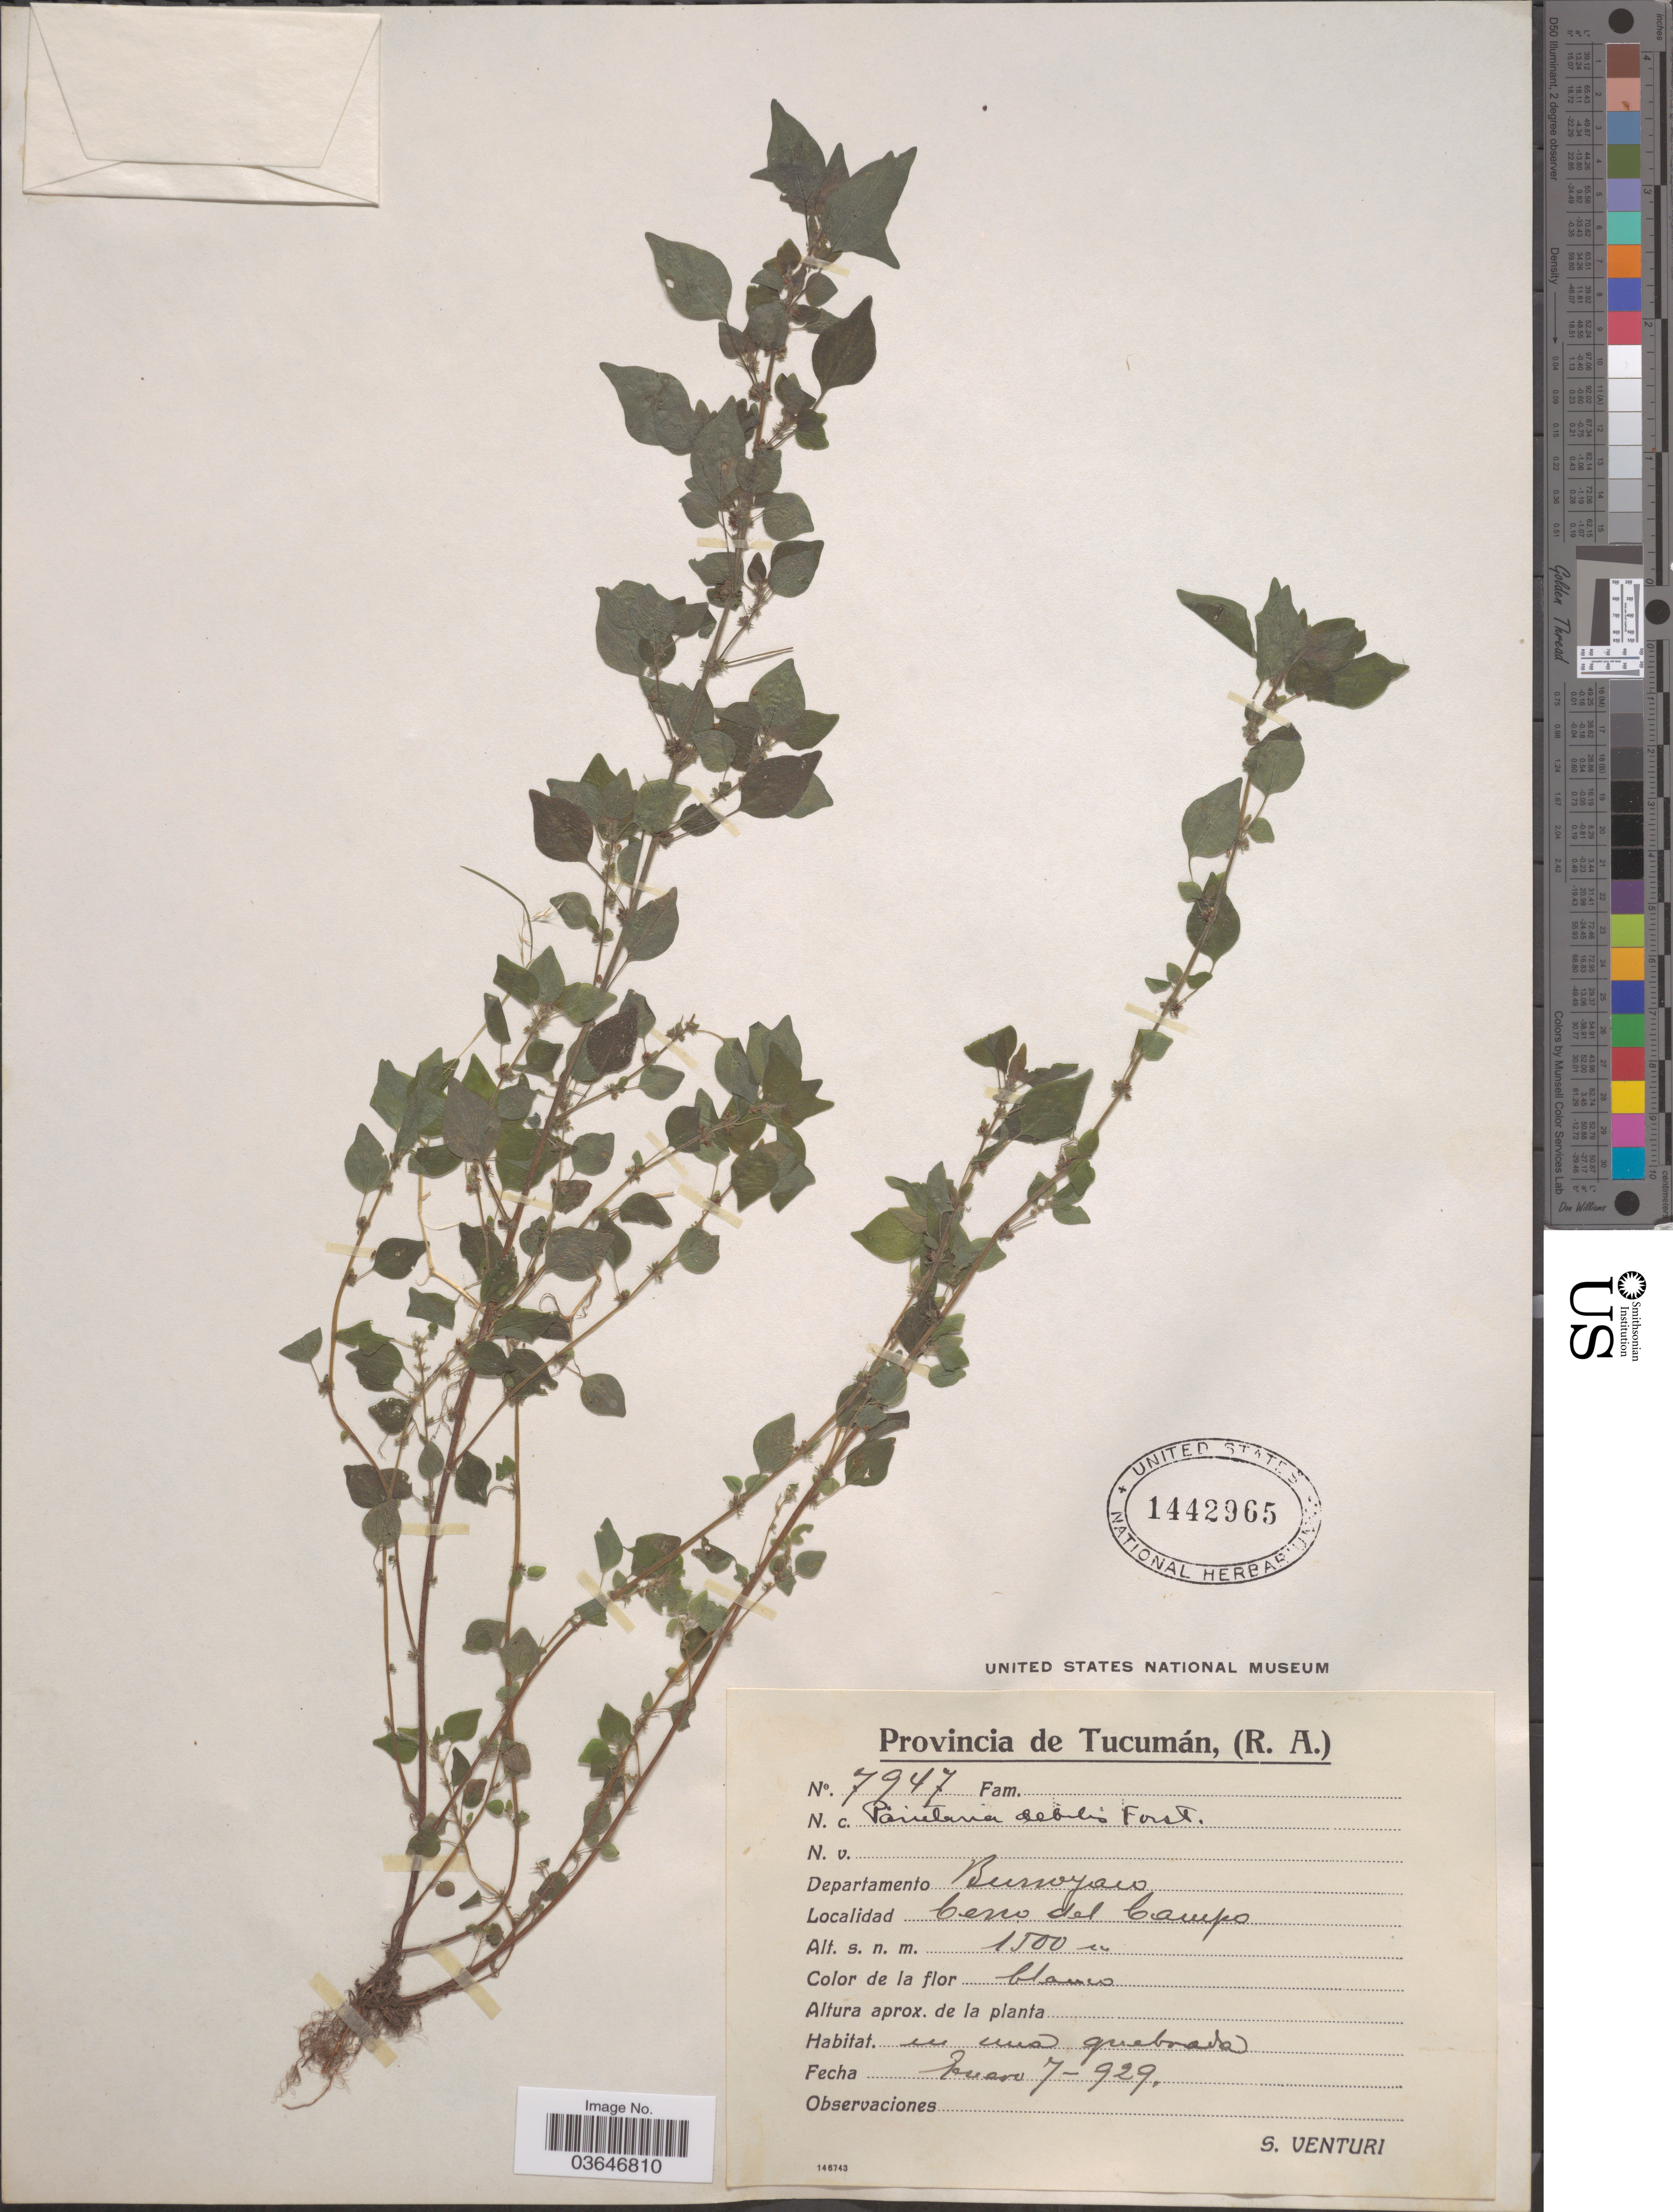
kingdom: Plantae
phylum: Tracheophyta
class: Magnoliopsida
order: Rosales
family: Urticaceae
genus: Parietaria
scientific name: Parietaria debilis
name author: G. Forst.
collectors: S. Venturi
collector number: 7947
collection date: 1929-01-07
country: Argentina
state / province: Tucuman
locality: Departamento Burroyaco. Cerro del Campo.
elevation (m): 1500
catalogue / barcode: US 1442965